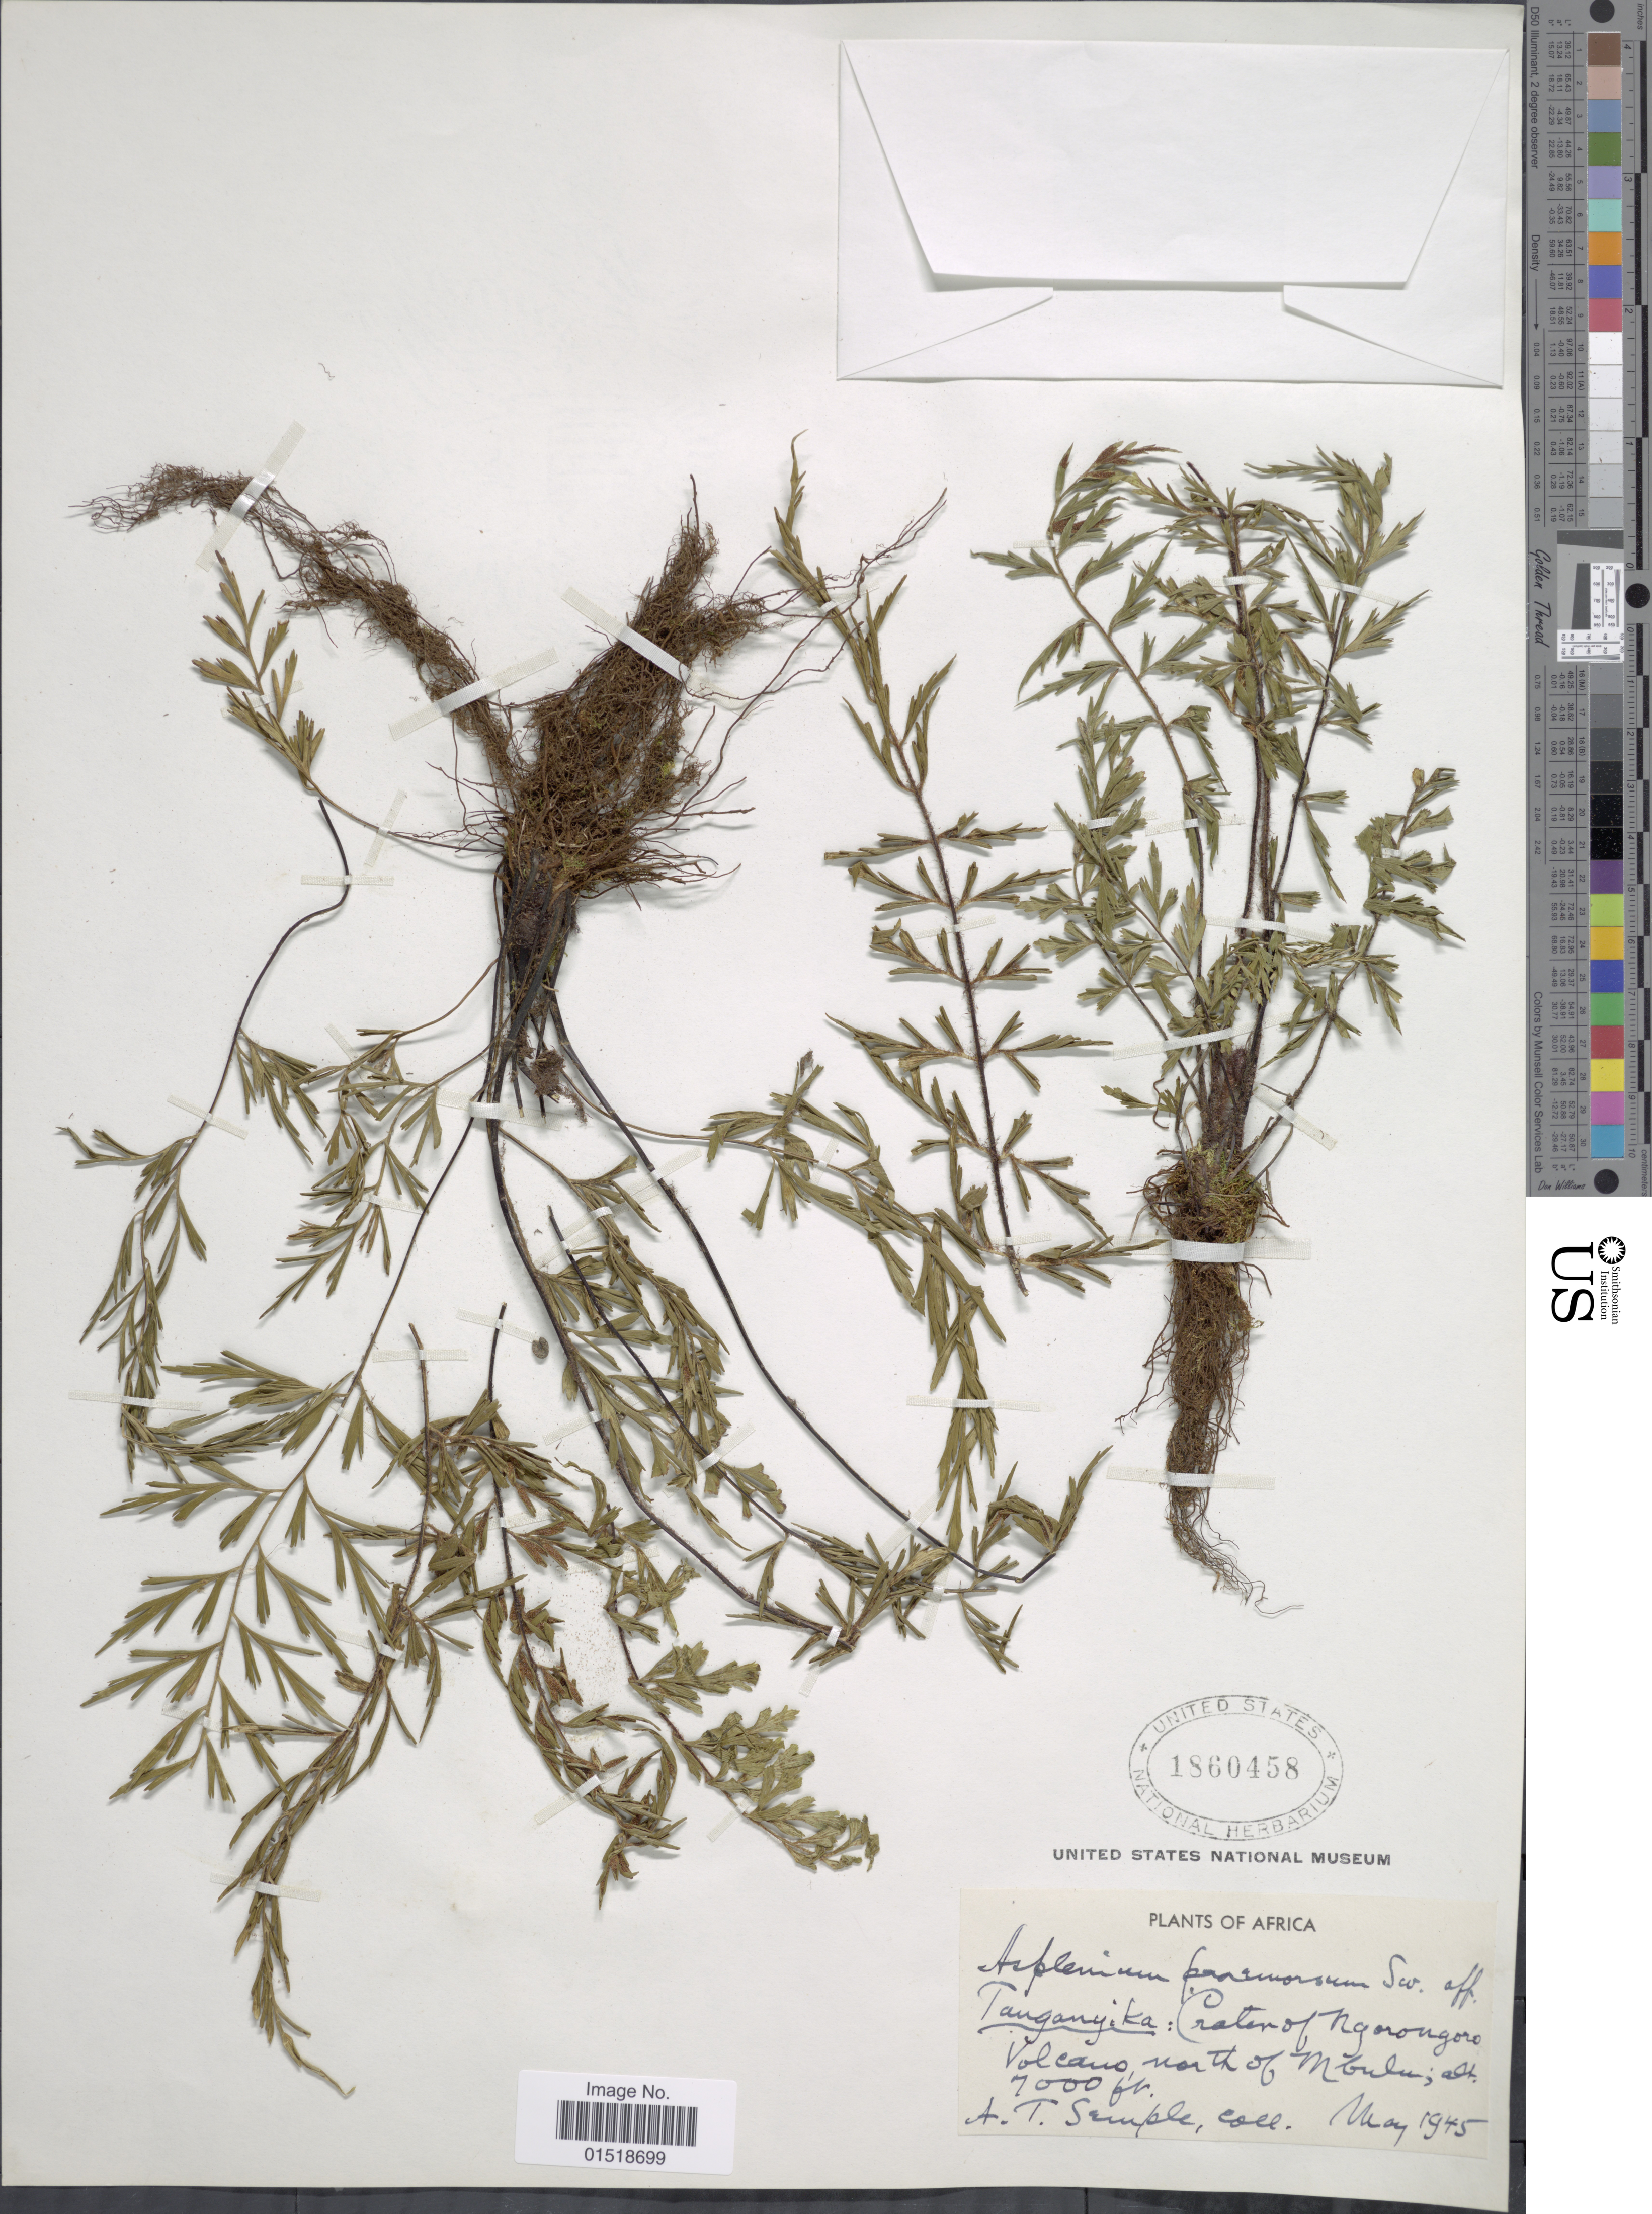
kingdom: Plantae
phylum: Tracheophyta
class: Polypodiopsida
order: Polypodiales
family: Aspleniaceae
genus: Asplenium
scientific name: Asplenium affine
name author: Sw.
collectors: A. Semple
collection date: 1945-05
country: Tanzania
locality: Tanganyika: Crater of Ngorongoro Volcano, north of Mbulu.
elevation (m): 2134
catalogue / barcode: US 1860458